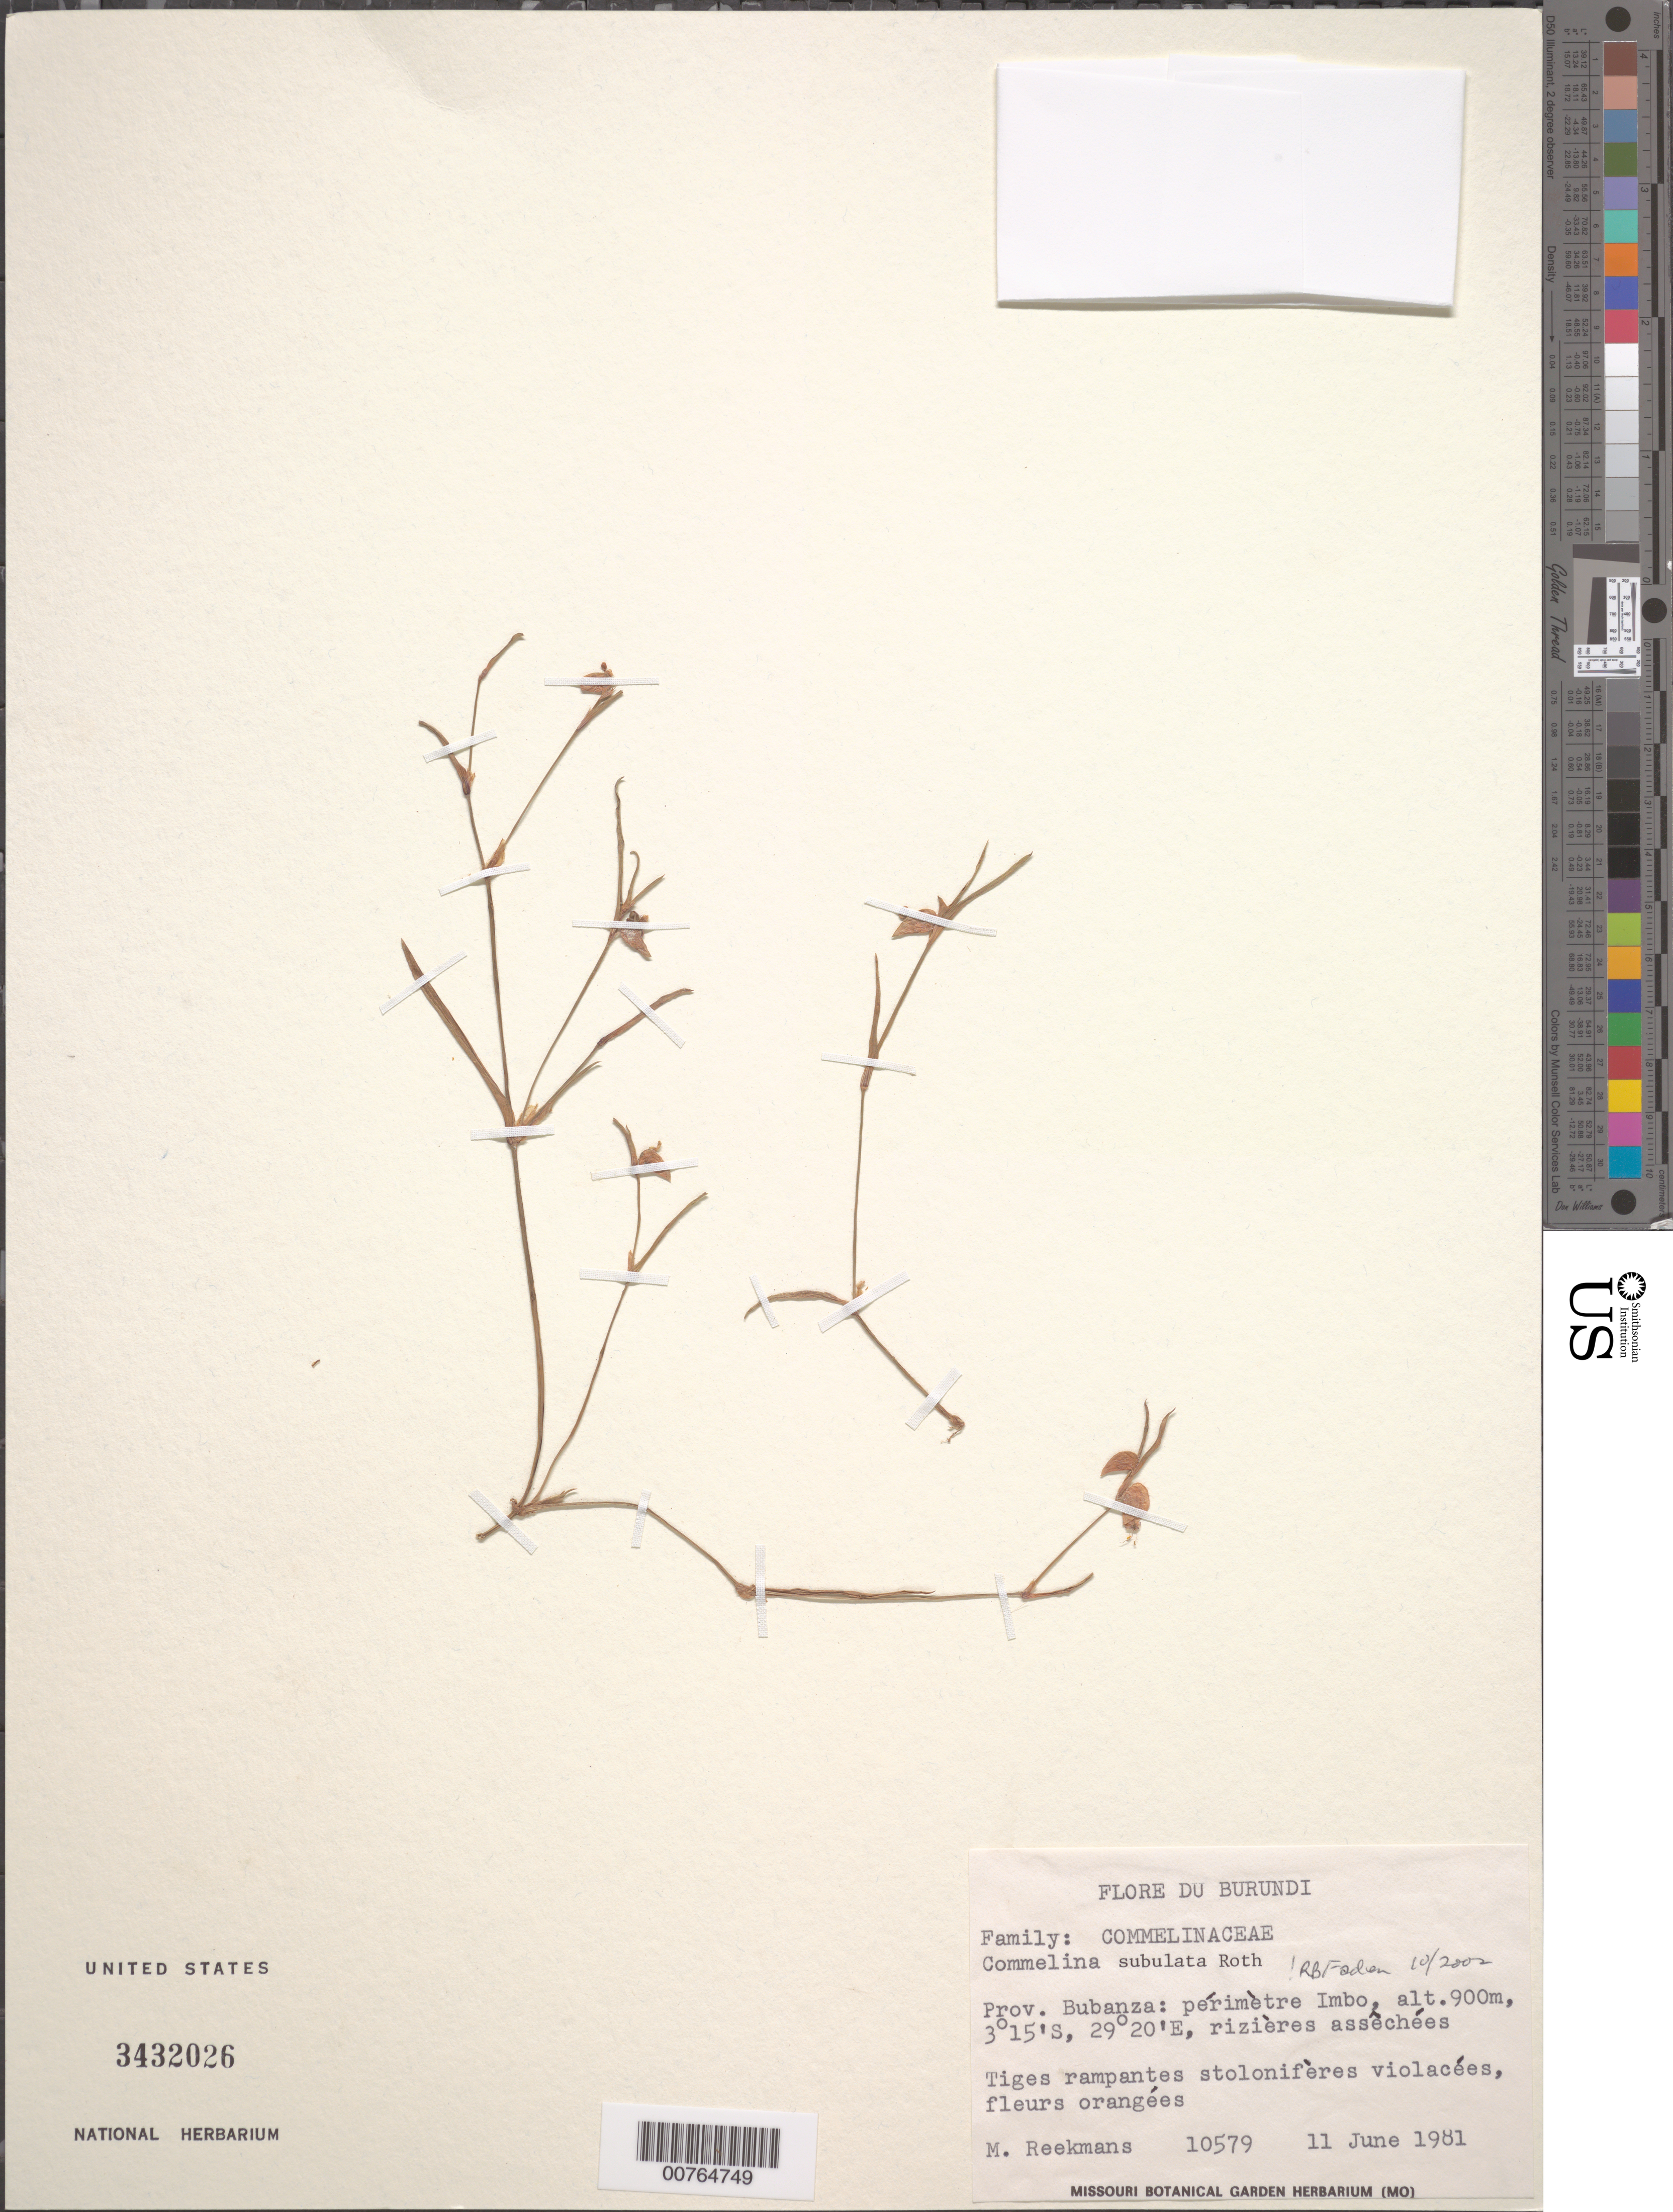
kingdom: Plantae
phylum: Tracheophyta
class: Liliopsida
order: Commelinales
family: Commelinaceae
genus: Commelina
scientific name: Commelina subulata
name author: Roth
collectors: M. Reekmans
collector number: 10579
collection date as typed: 11 Jun 1981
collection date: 1981-06-11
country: Burundi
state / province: Bubanza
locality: Imbo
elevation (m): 900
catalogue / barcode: US 3432026